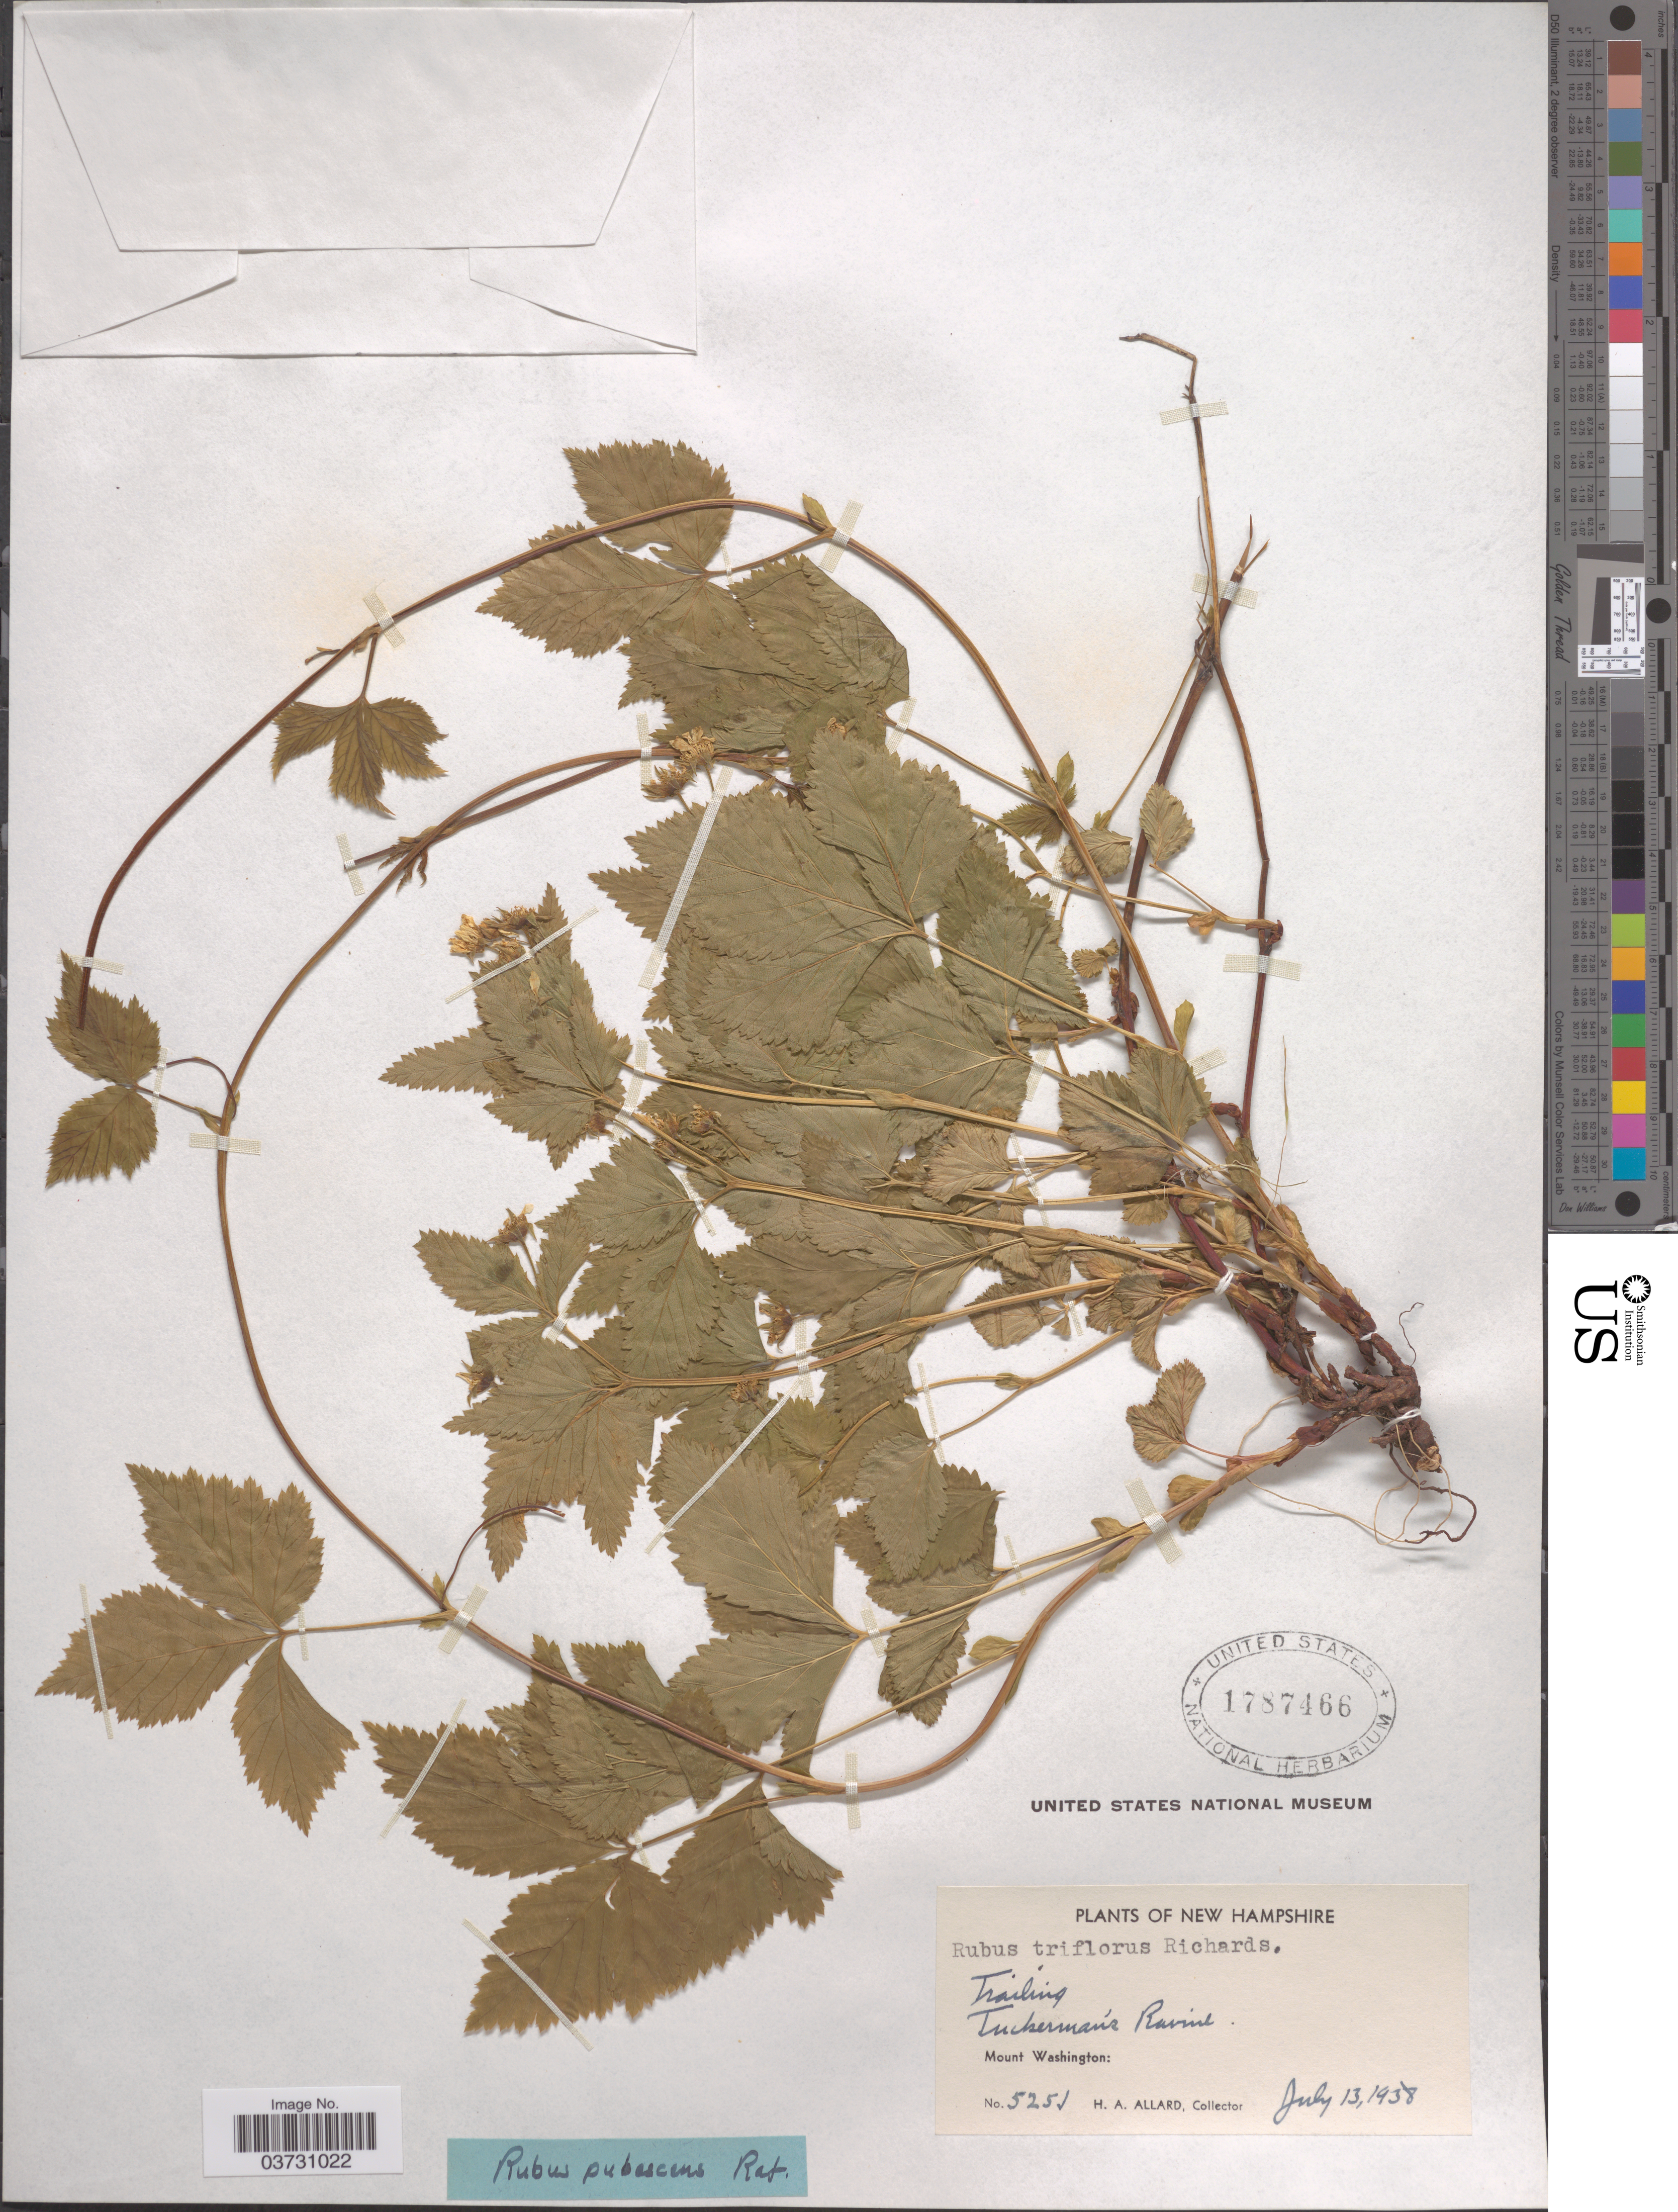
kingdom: Plantae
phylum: Tracheophyta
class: Magnoliopsida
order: Rosales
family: Rosaceae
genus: Rubus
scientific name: Rubus pubescens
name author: Raf.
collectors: H. A. Allard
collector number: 5251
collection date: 1938-07-13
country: United States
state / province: New Hampshire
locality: Trailing Tuckerman's Ravine. Mount Washington.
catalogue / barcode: US 1787466